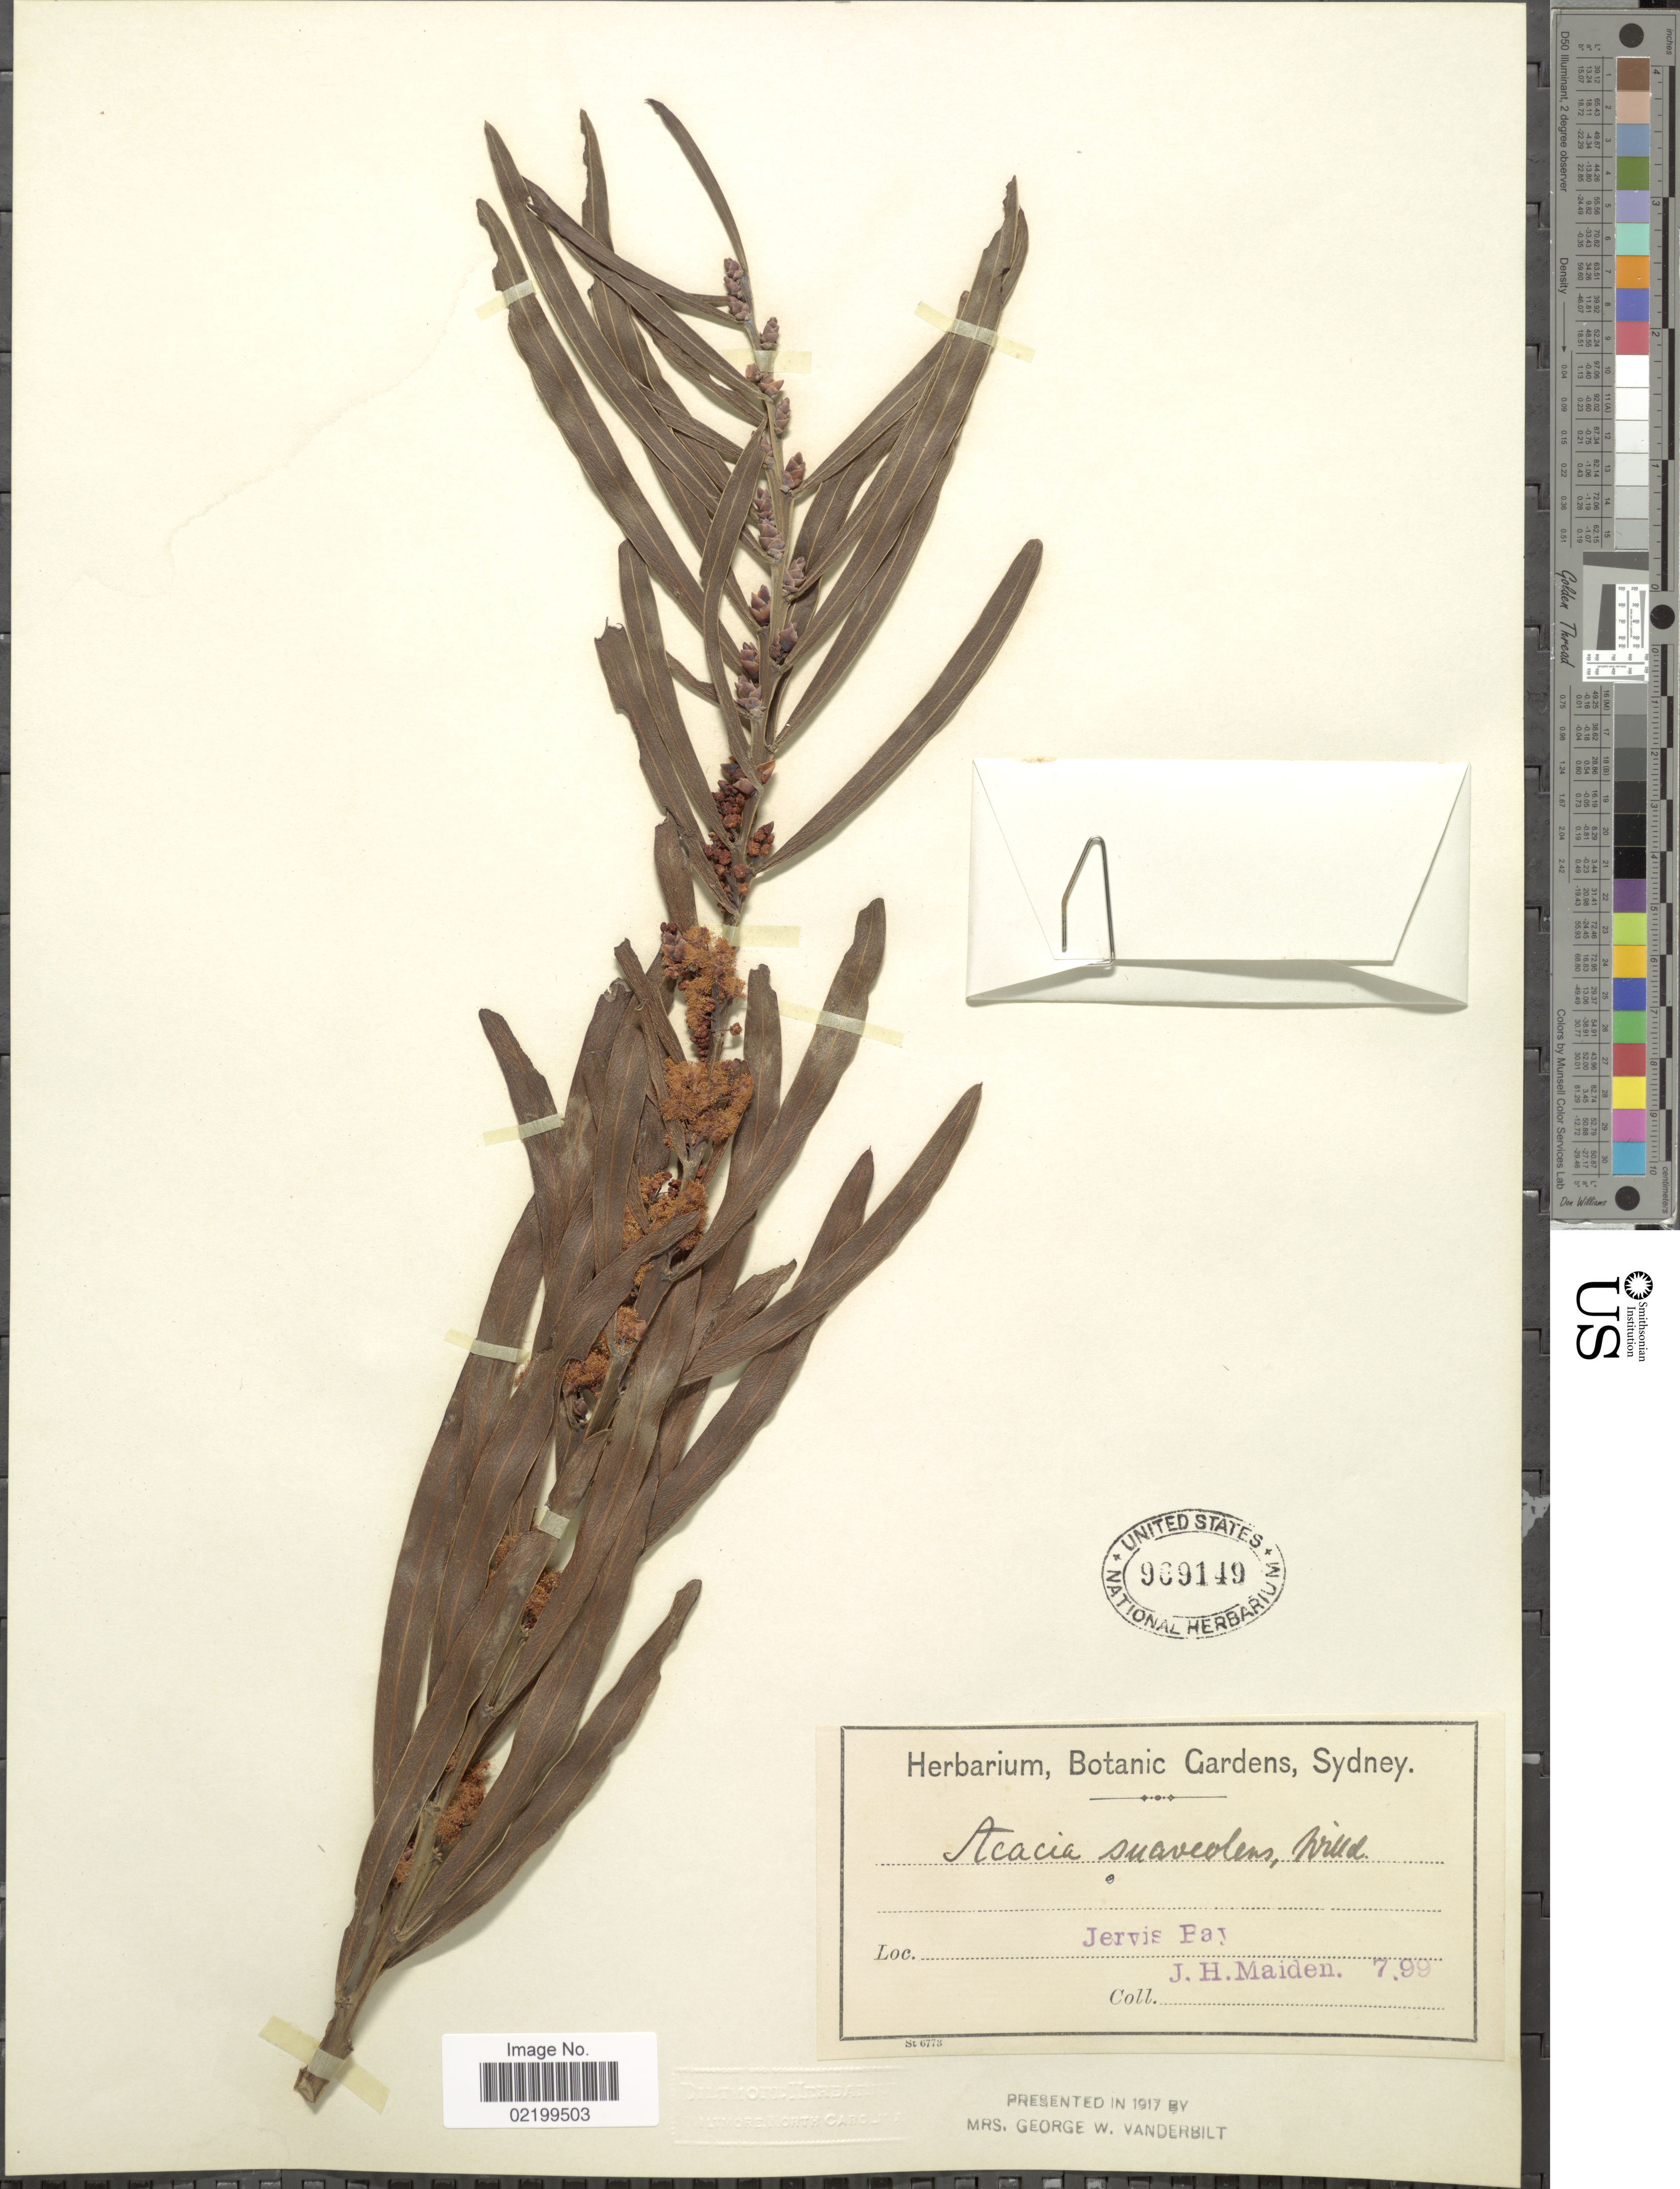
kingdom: Plantae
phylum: Tracheophyta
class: Magnoliopsida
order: Fabales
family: Fabaceae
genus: Acacia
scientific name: Acacia suaveolens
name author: (Sm.) Willd.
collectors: J. Maiden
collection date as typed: Transcribed d/m/y: /7/99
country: Australia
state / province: New South Wales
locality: Jervis Bay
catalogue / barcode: US 969149